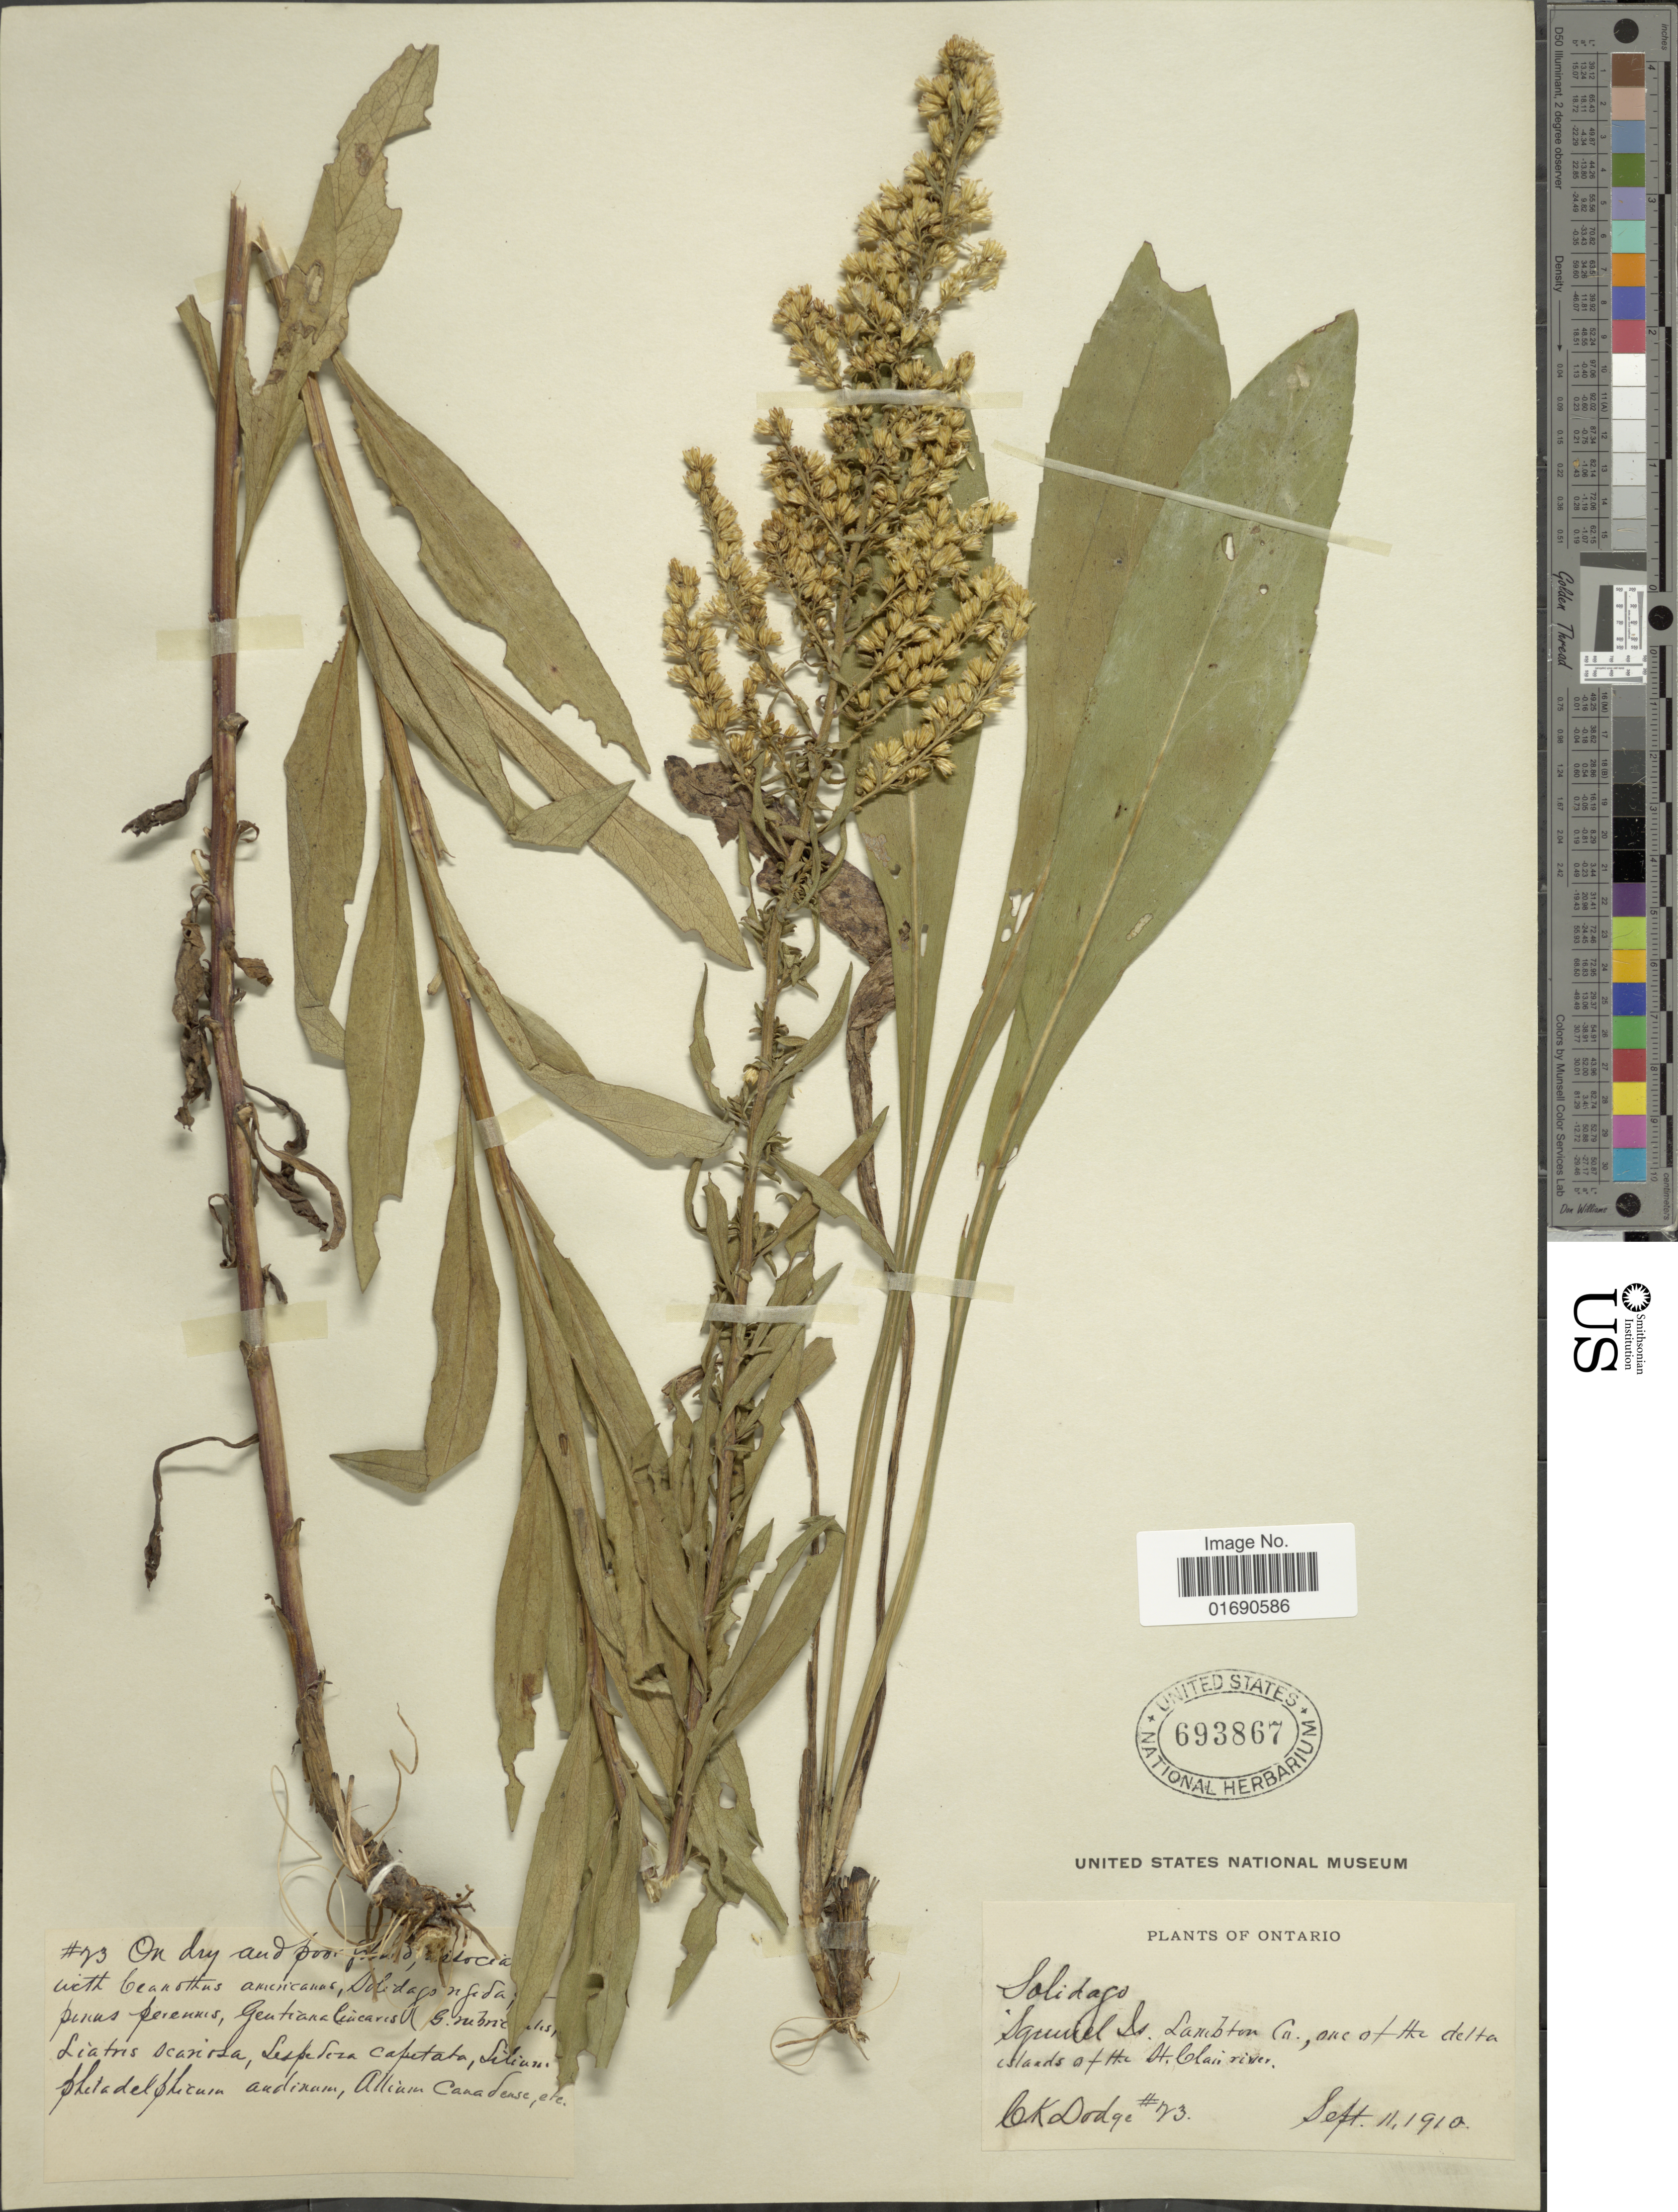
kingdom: Plantae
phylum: Tracheophyta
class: Magnoliopsida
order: Asterales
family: Asteraceae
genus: Solidago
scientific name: Solidago speciosa var. angustata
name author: Torr. & A. Gray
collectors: C. Dodge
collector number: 23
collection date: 1910-09-11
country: Canada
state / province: Ontario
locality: Squirrel Is. Lambton Co., one of the delta islands of the St. Clair river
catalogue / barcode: US 693867